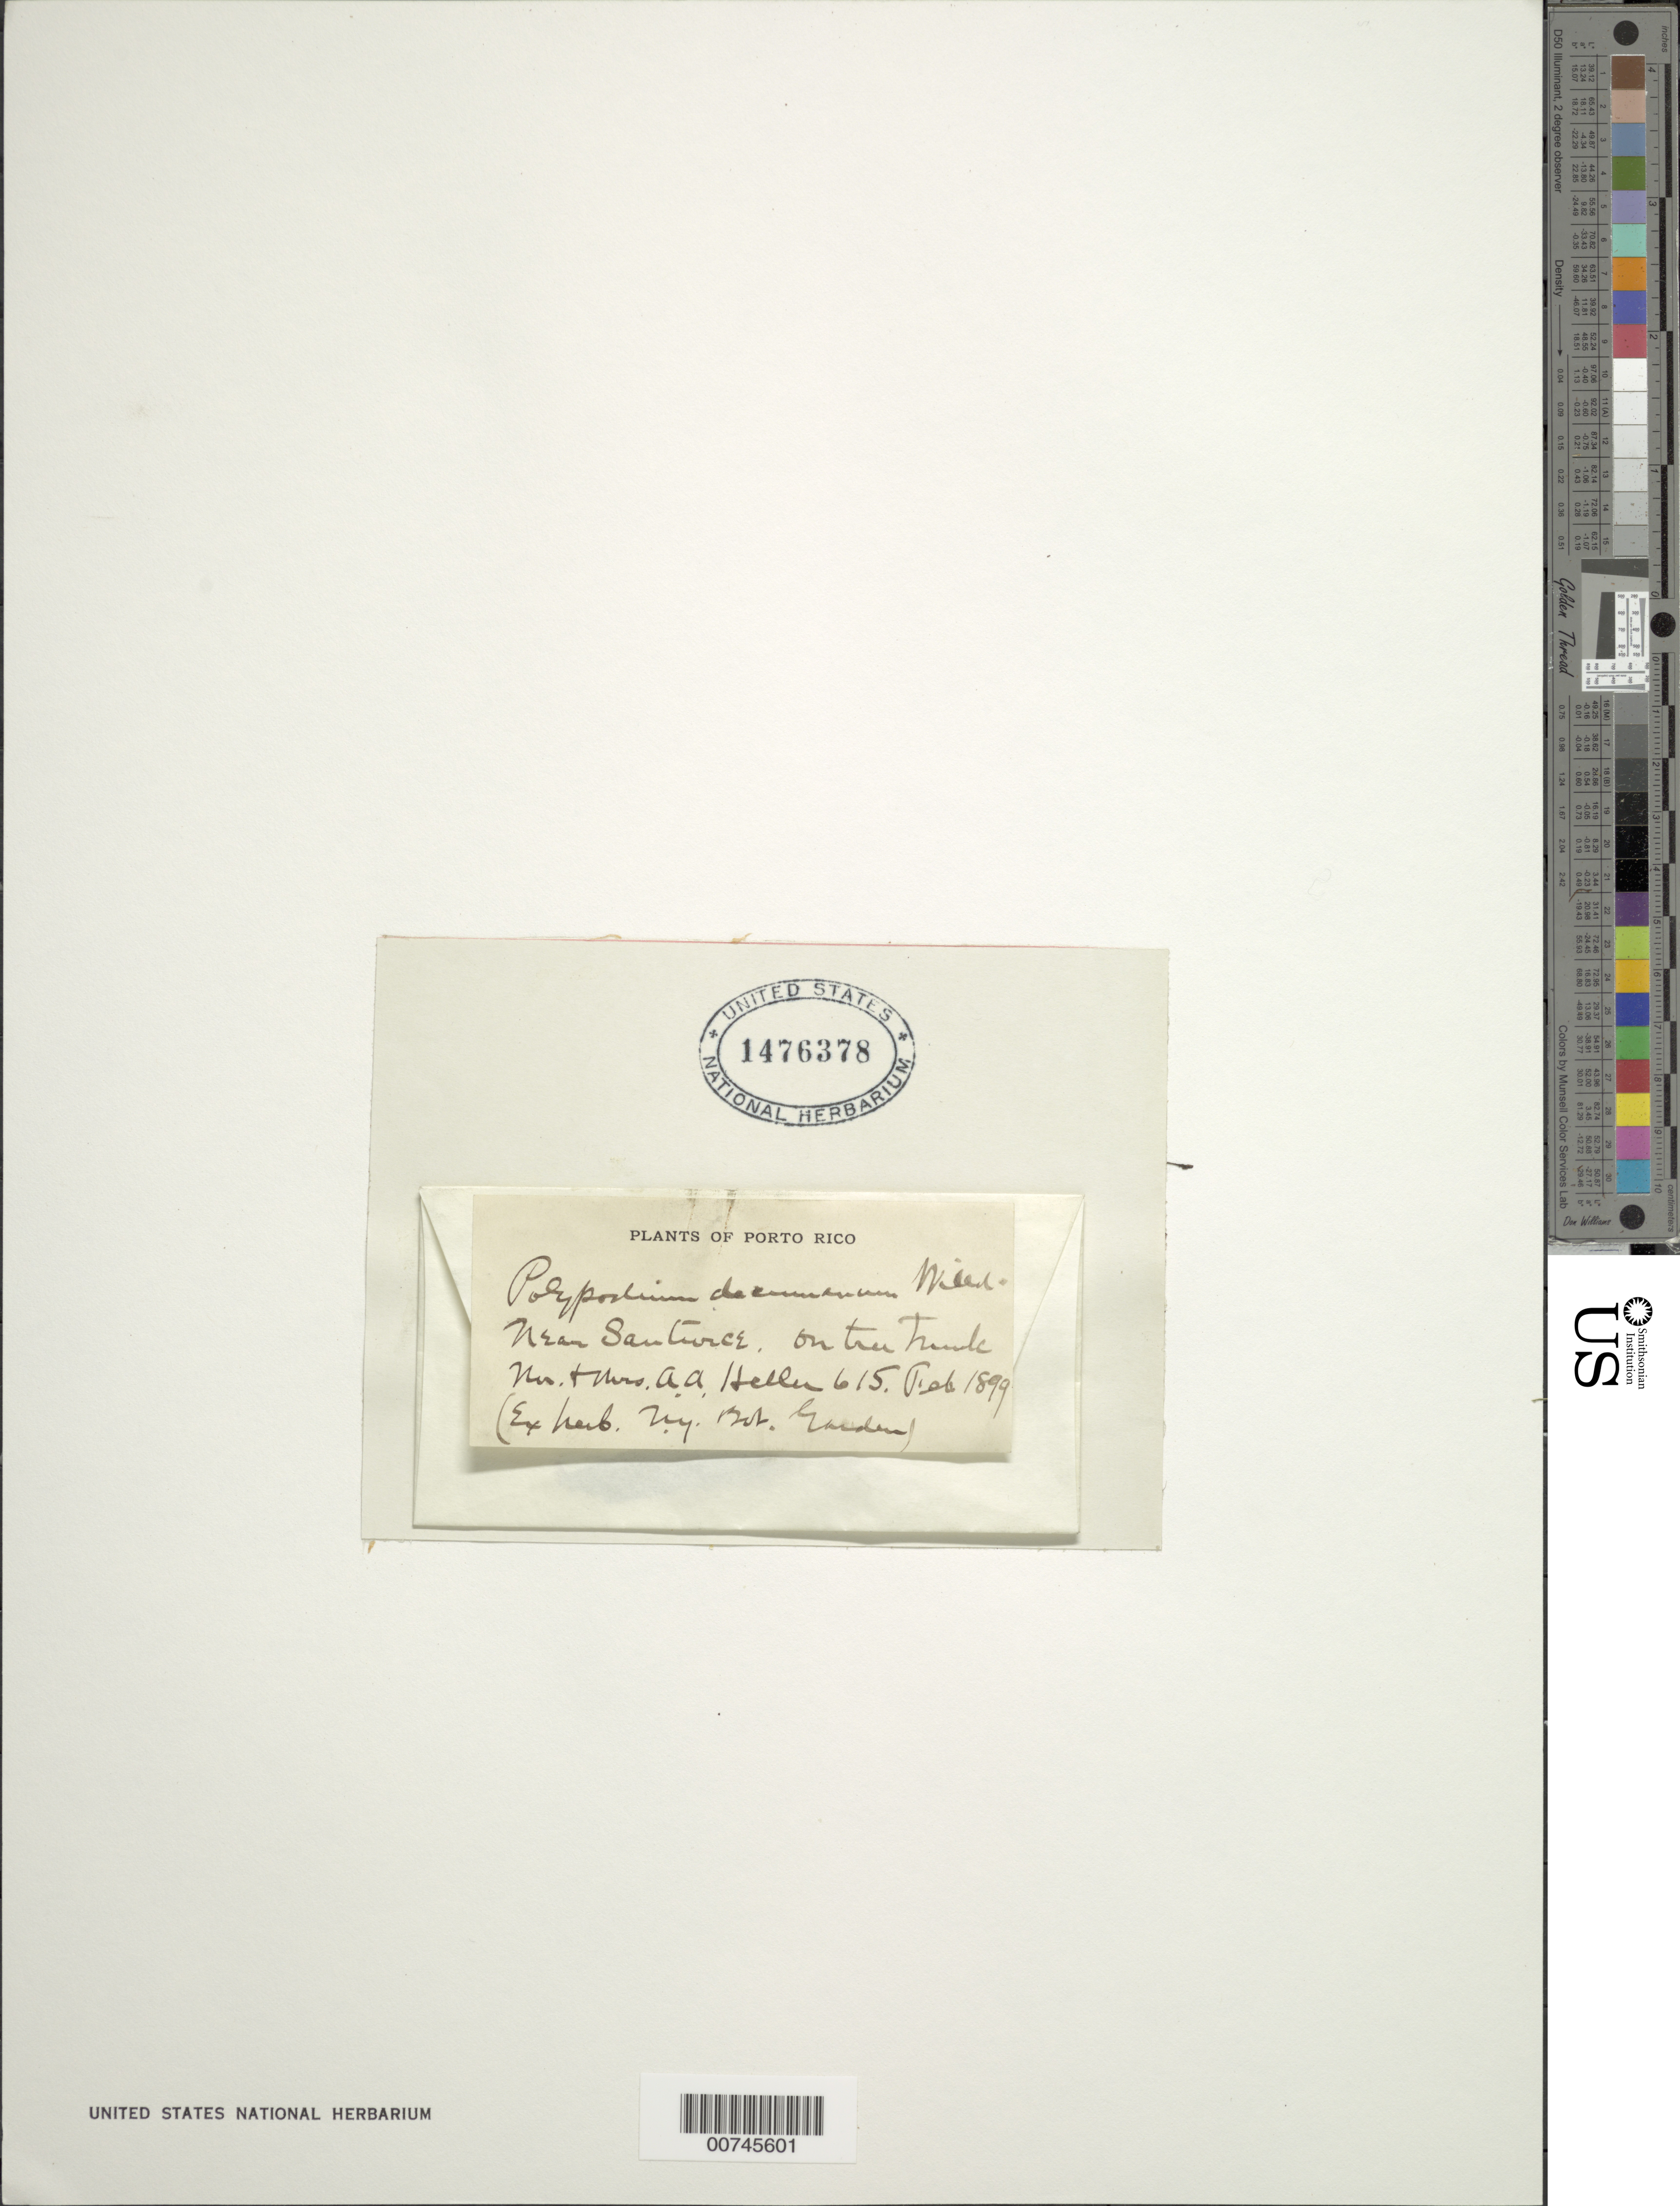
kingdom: Plantae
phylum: Tracheophyta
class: Polypodiopsida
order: Polypodiales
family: Polypodiaceae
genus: Phlebodium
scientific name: Phlebodium decumanum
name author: (Willd.) J. Sm.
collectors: A. A. Heller & E. G. Heller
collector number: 615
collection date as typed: Feb 1899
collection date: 1899-02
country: Puerto Rico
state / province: San Juan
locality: Near Santurce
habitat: On tree trunk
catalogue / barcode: US 1476378